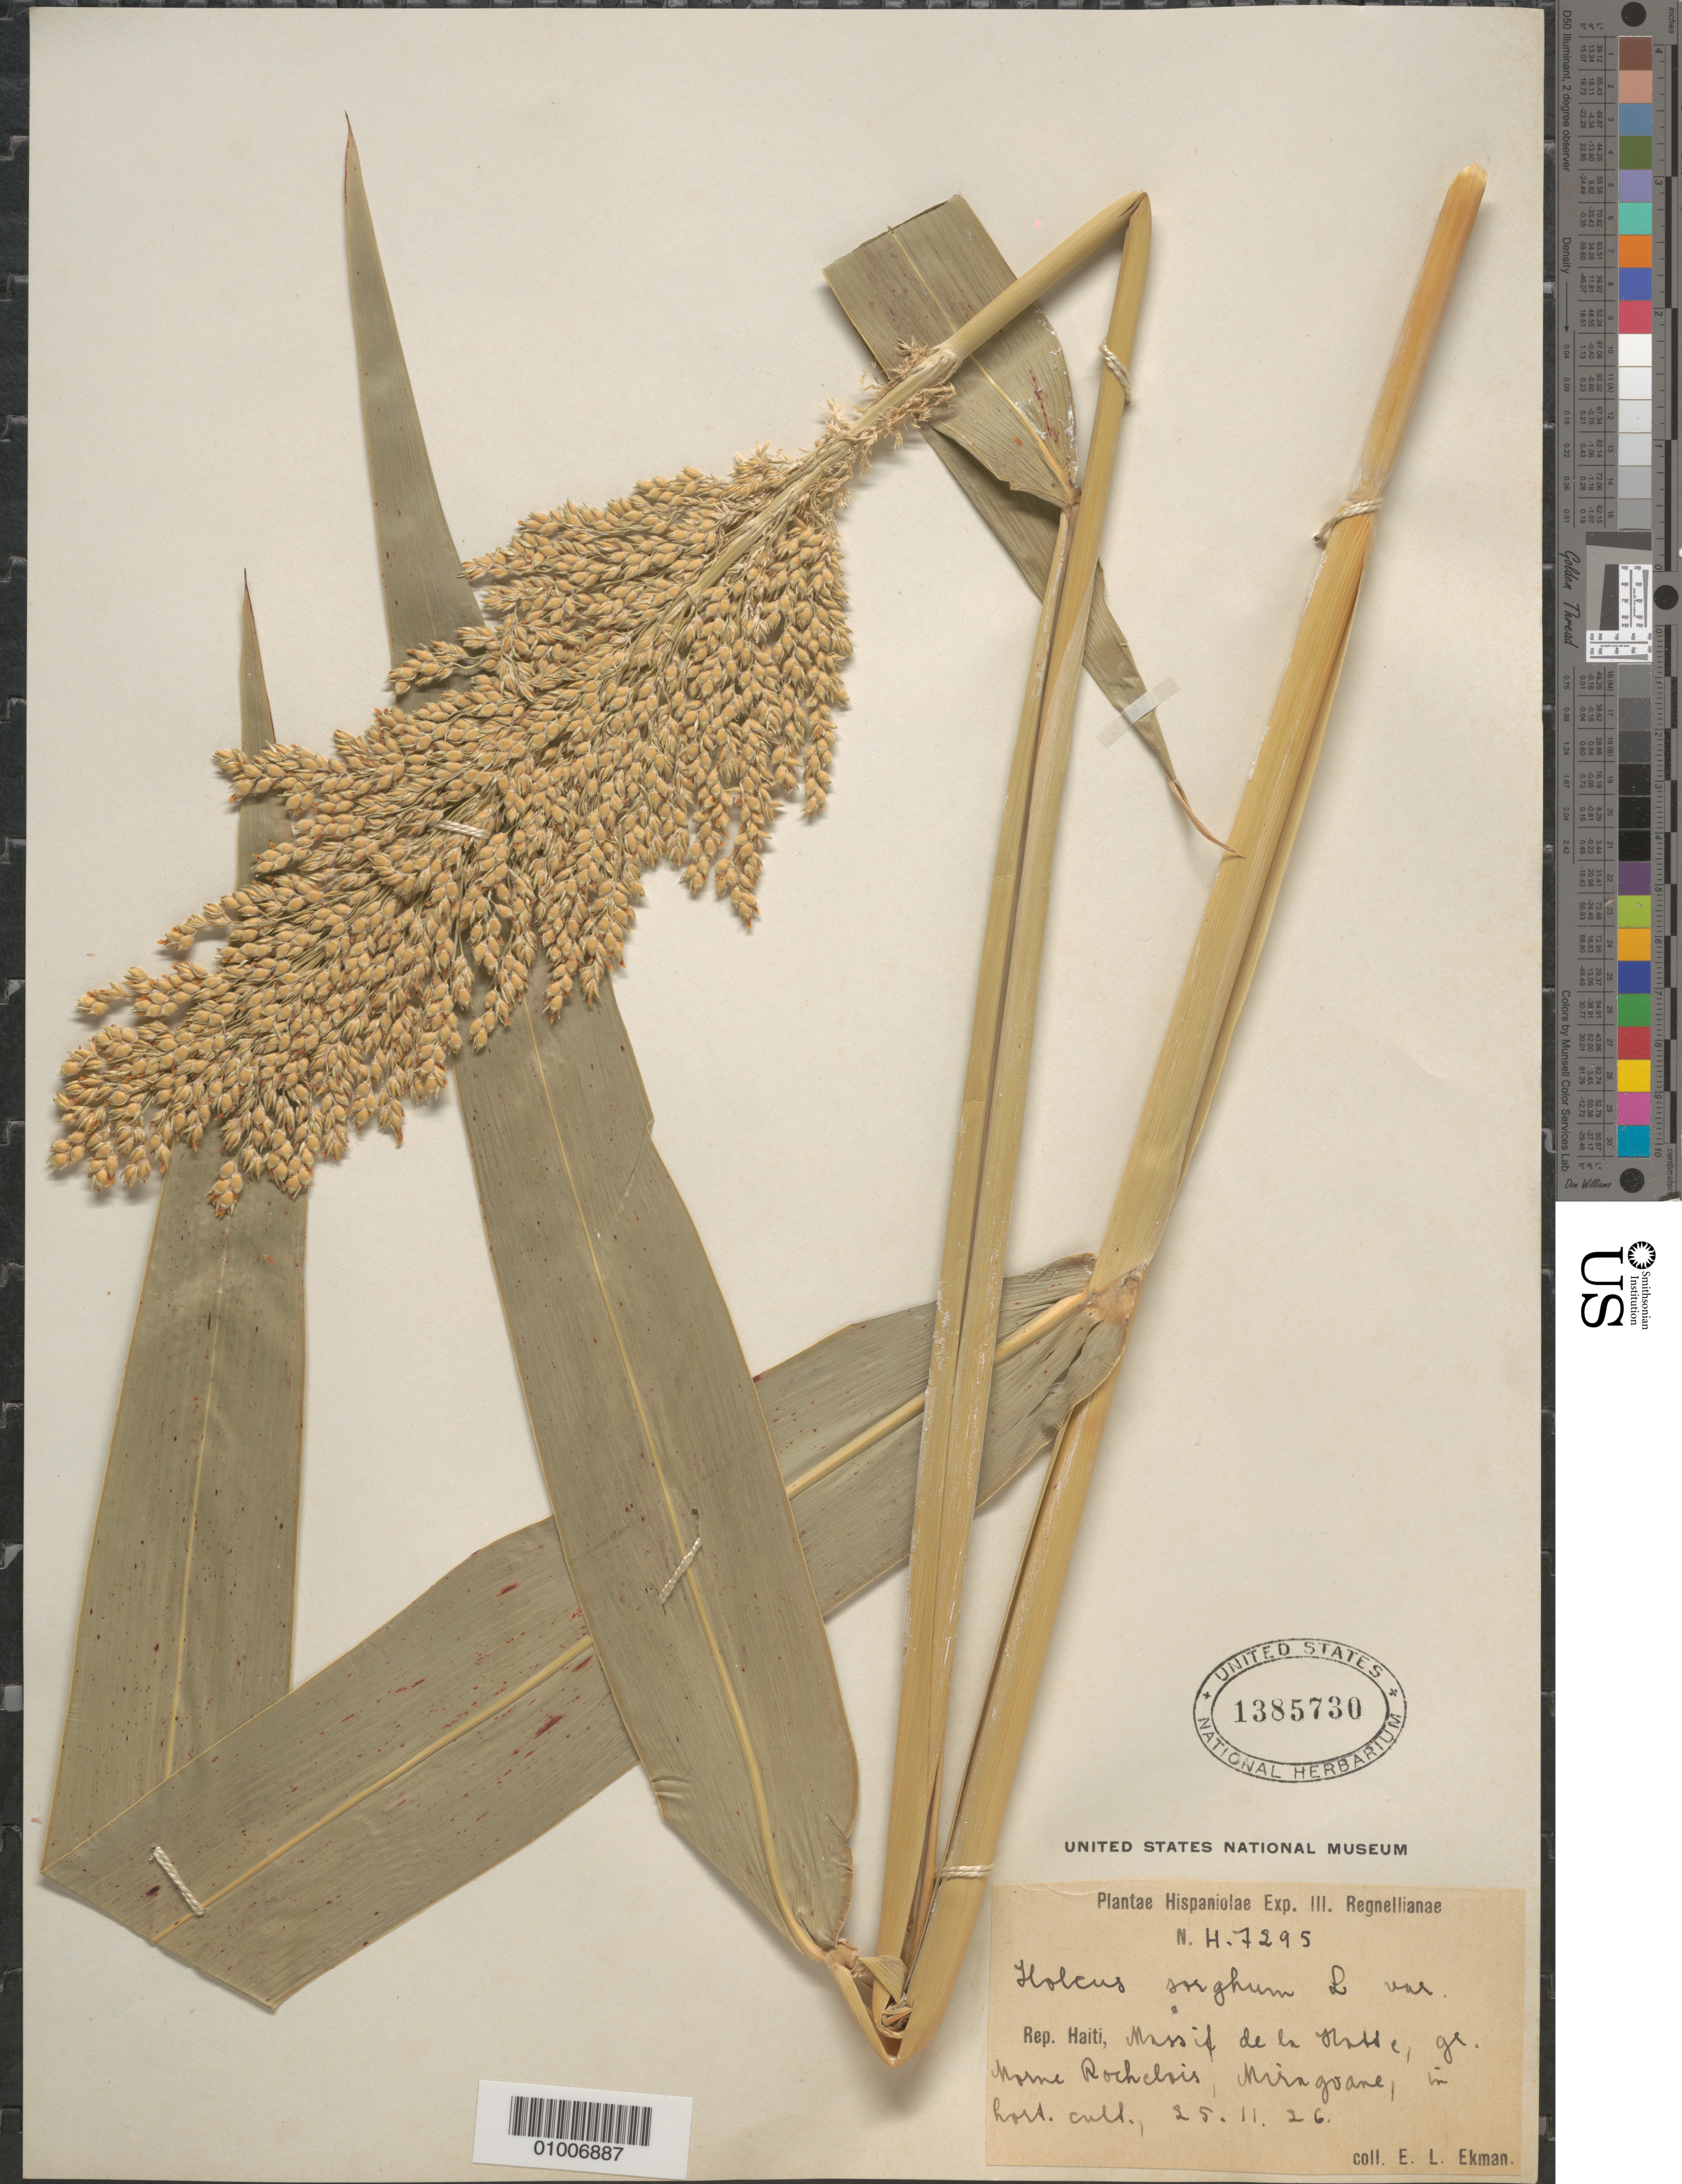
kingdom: Plantae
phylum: Tracheophyta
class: Liliopsida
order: Poales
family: Poaceae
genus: Sorghum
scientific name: Sorghum bicolor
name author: (L.) Moench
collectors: E. L. Ekman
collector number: H 7295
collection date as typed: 25 Nov 1926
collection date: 1926-11-25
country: Haiti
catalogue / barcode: US 1385730